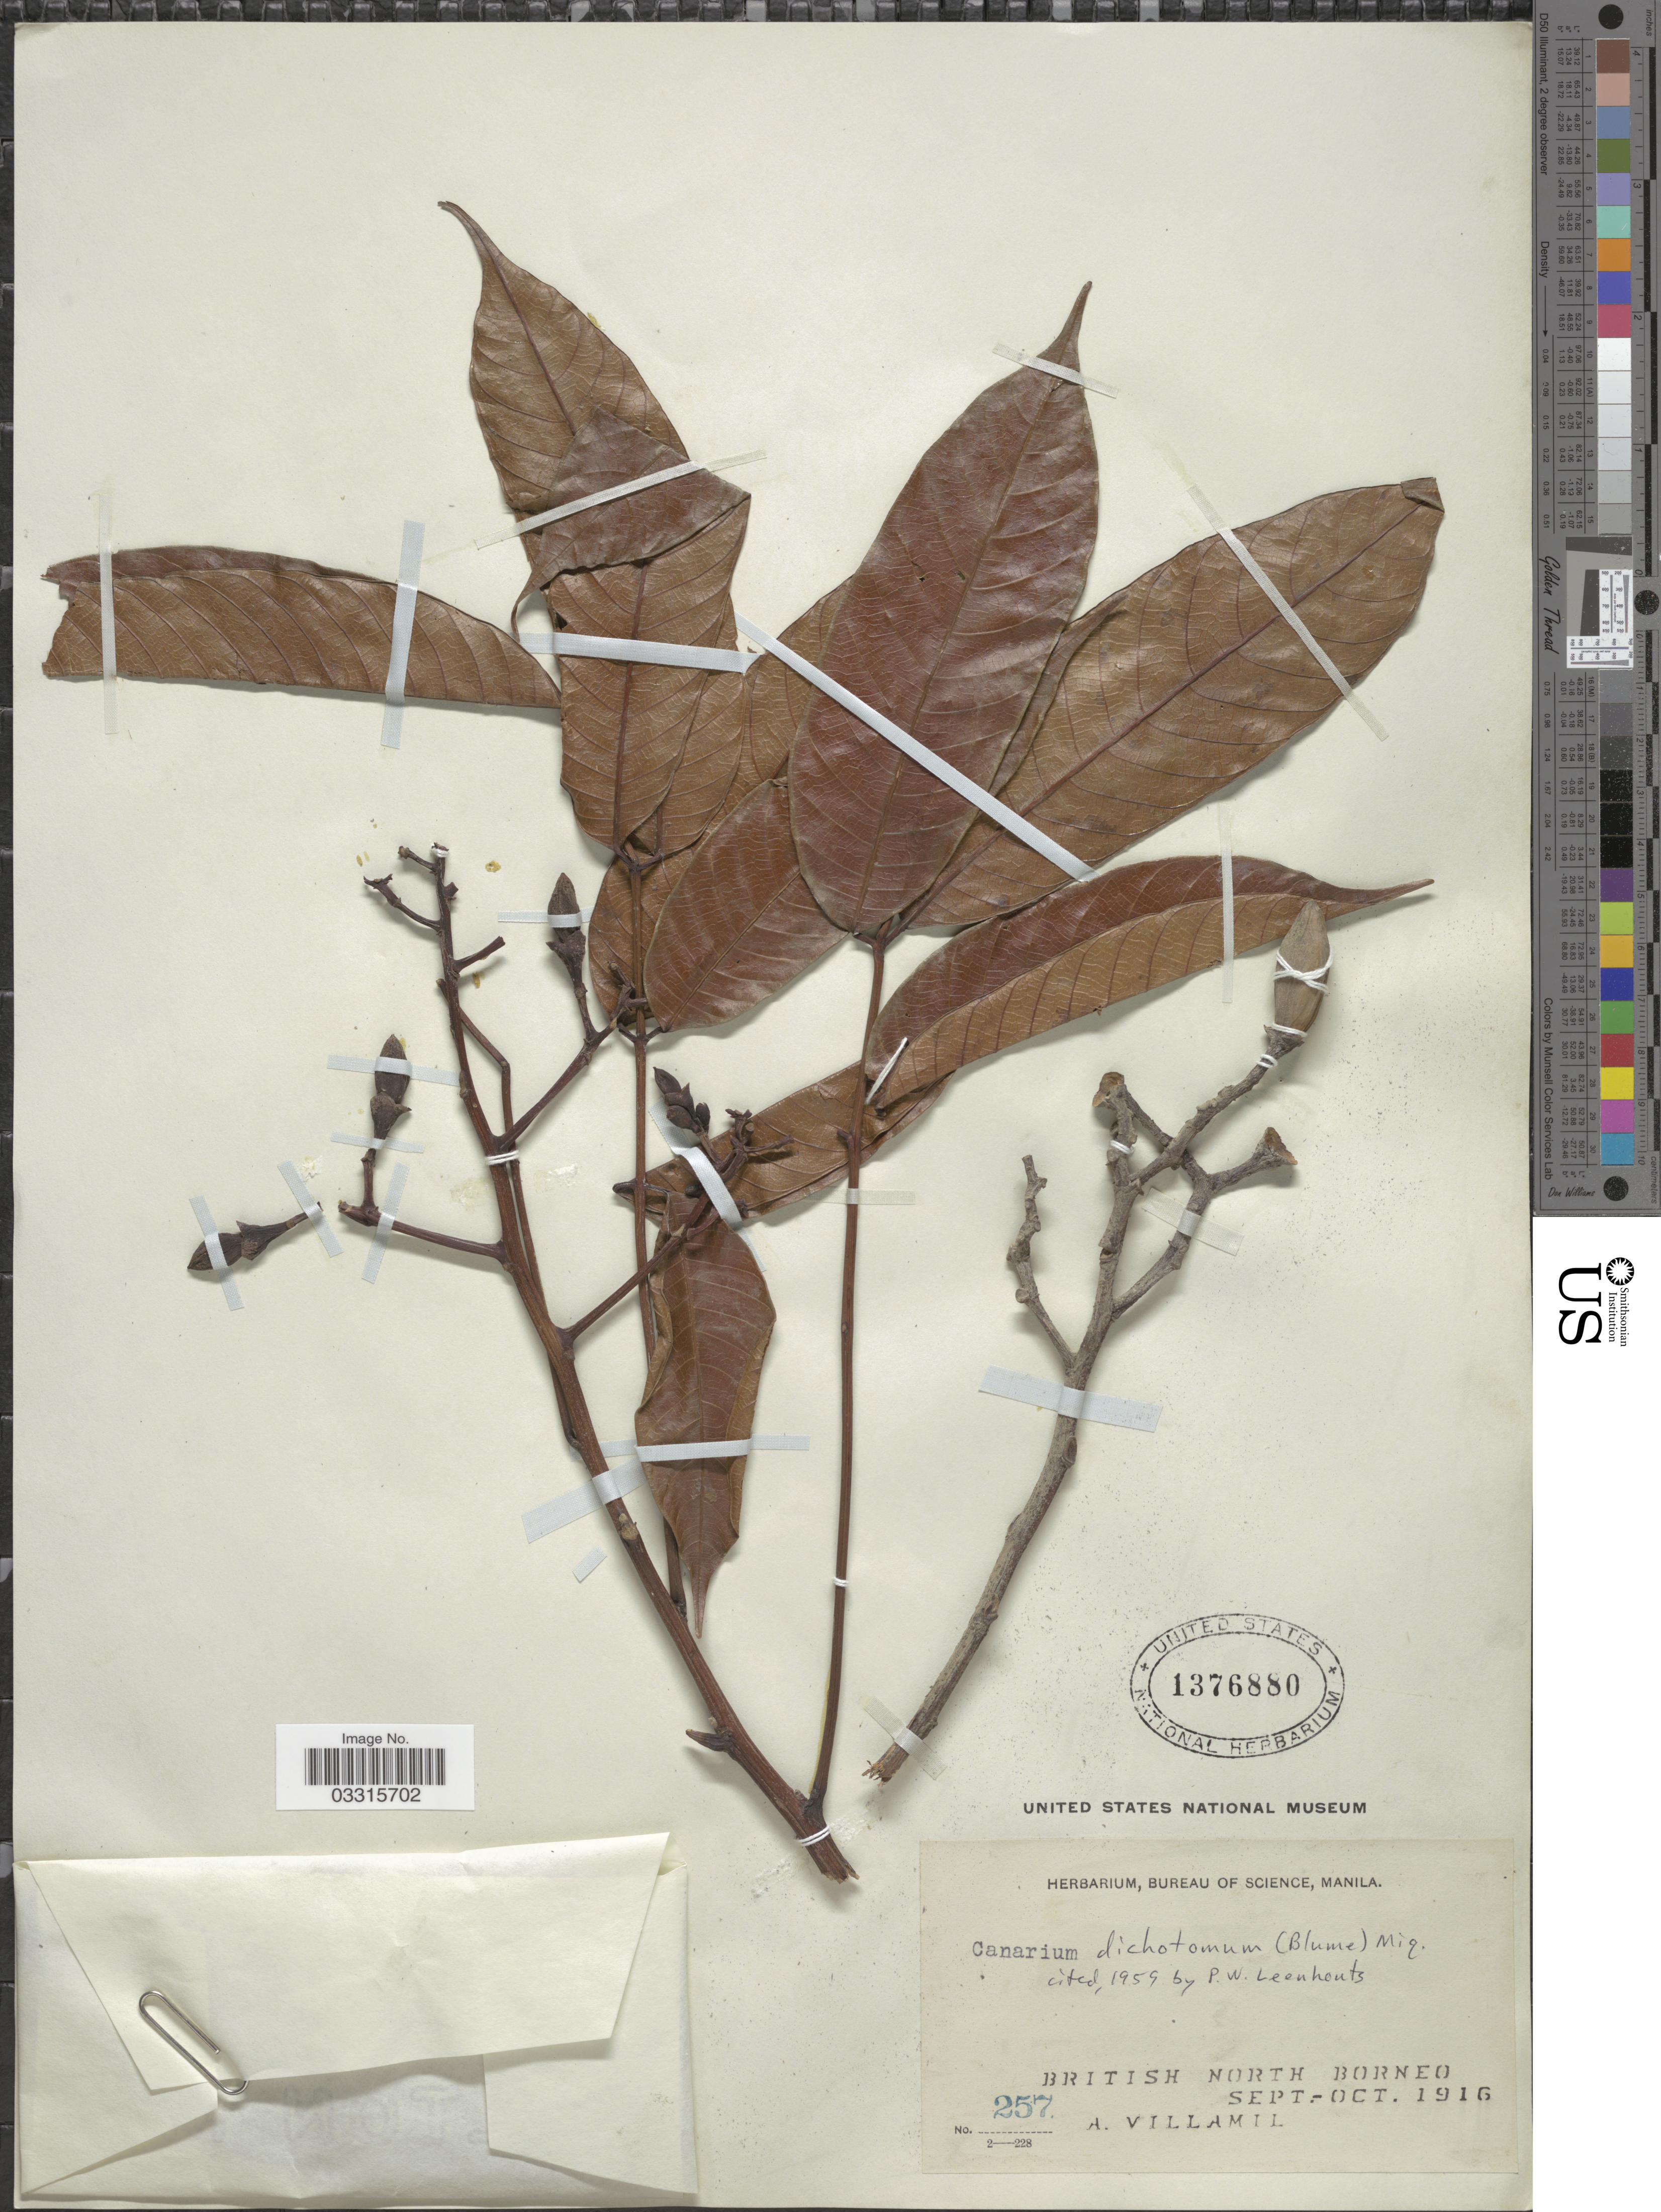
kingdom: Plantae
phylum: Tracheophyta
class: Magnoliopsida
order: Sapindales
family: Burseraceae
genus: Canarium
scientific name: Canarium dichotomum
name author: Miq.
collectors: A. Villamil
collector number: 257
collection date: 1916-09/1916-10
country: Malaysia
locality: British North Borneo.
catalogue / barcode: US 1376880